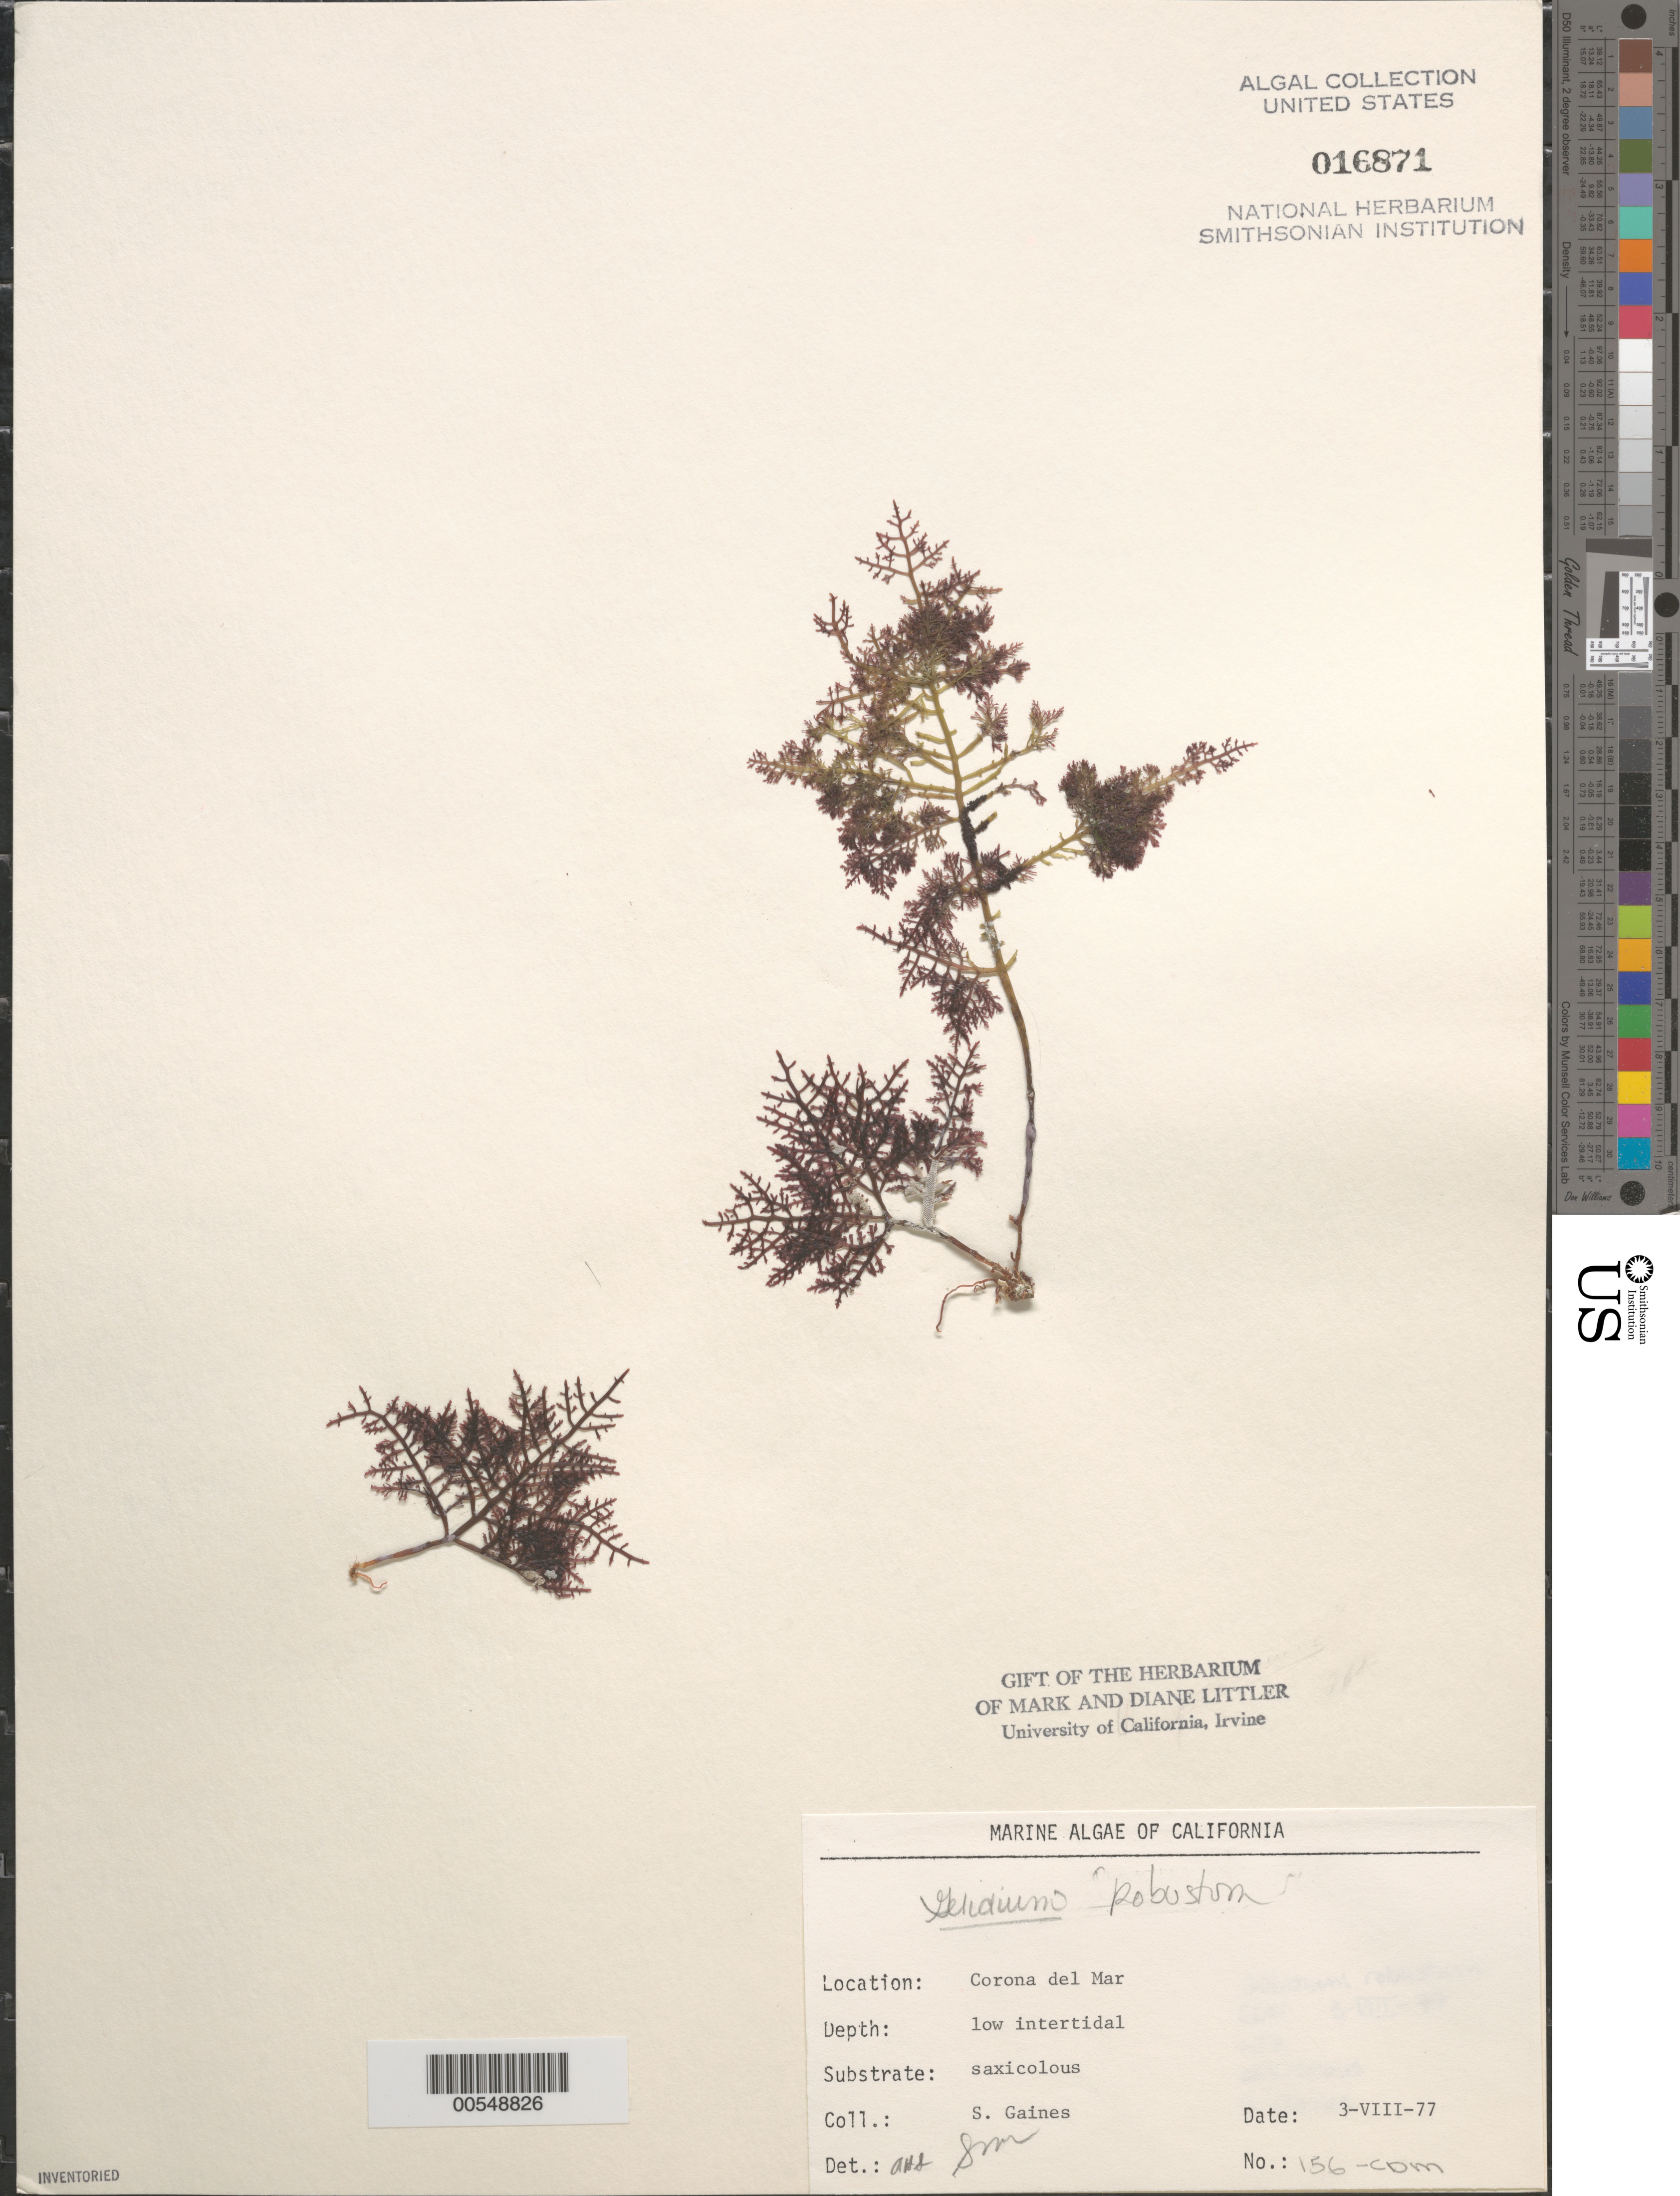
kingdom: Plantae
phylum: Rhodophyta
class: Florideophyceae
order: Gelidiales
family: Gelidiaceae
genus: Gelidium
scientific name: Gelidium robustum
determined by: Sims, Robert H.; Murray, S. N.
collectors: S. Gaines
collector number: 156-cdm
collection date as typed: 03 Aug 1977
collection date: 1977-08-03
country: United States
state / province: California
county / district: Orange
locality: Corona del Mar, mouth of Morning Canyon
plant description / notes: BLM-SOCALBIGHT Rocky Intertidal Survey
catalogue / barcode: US 16871